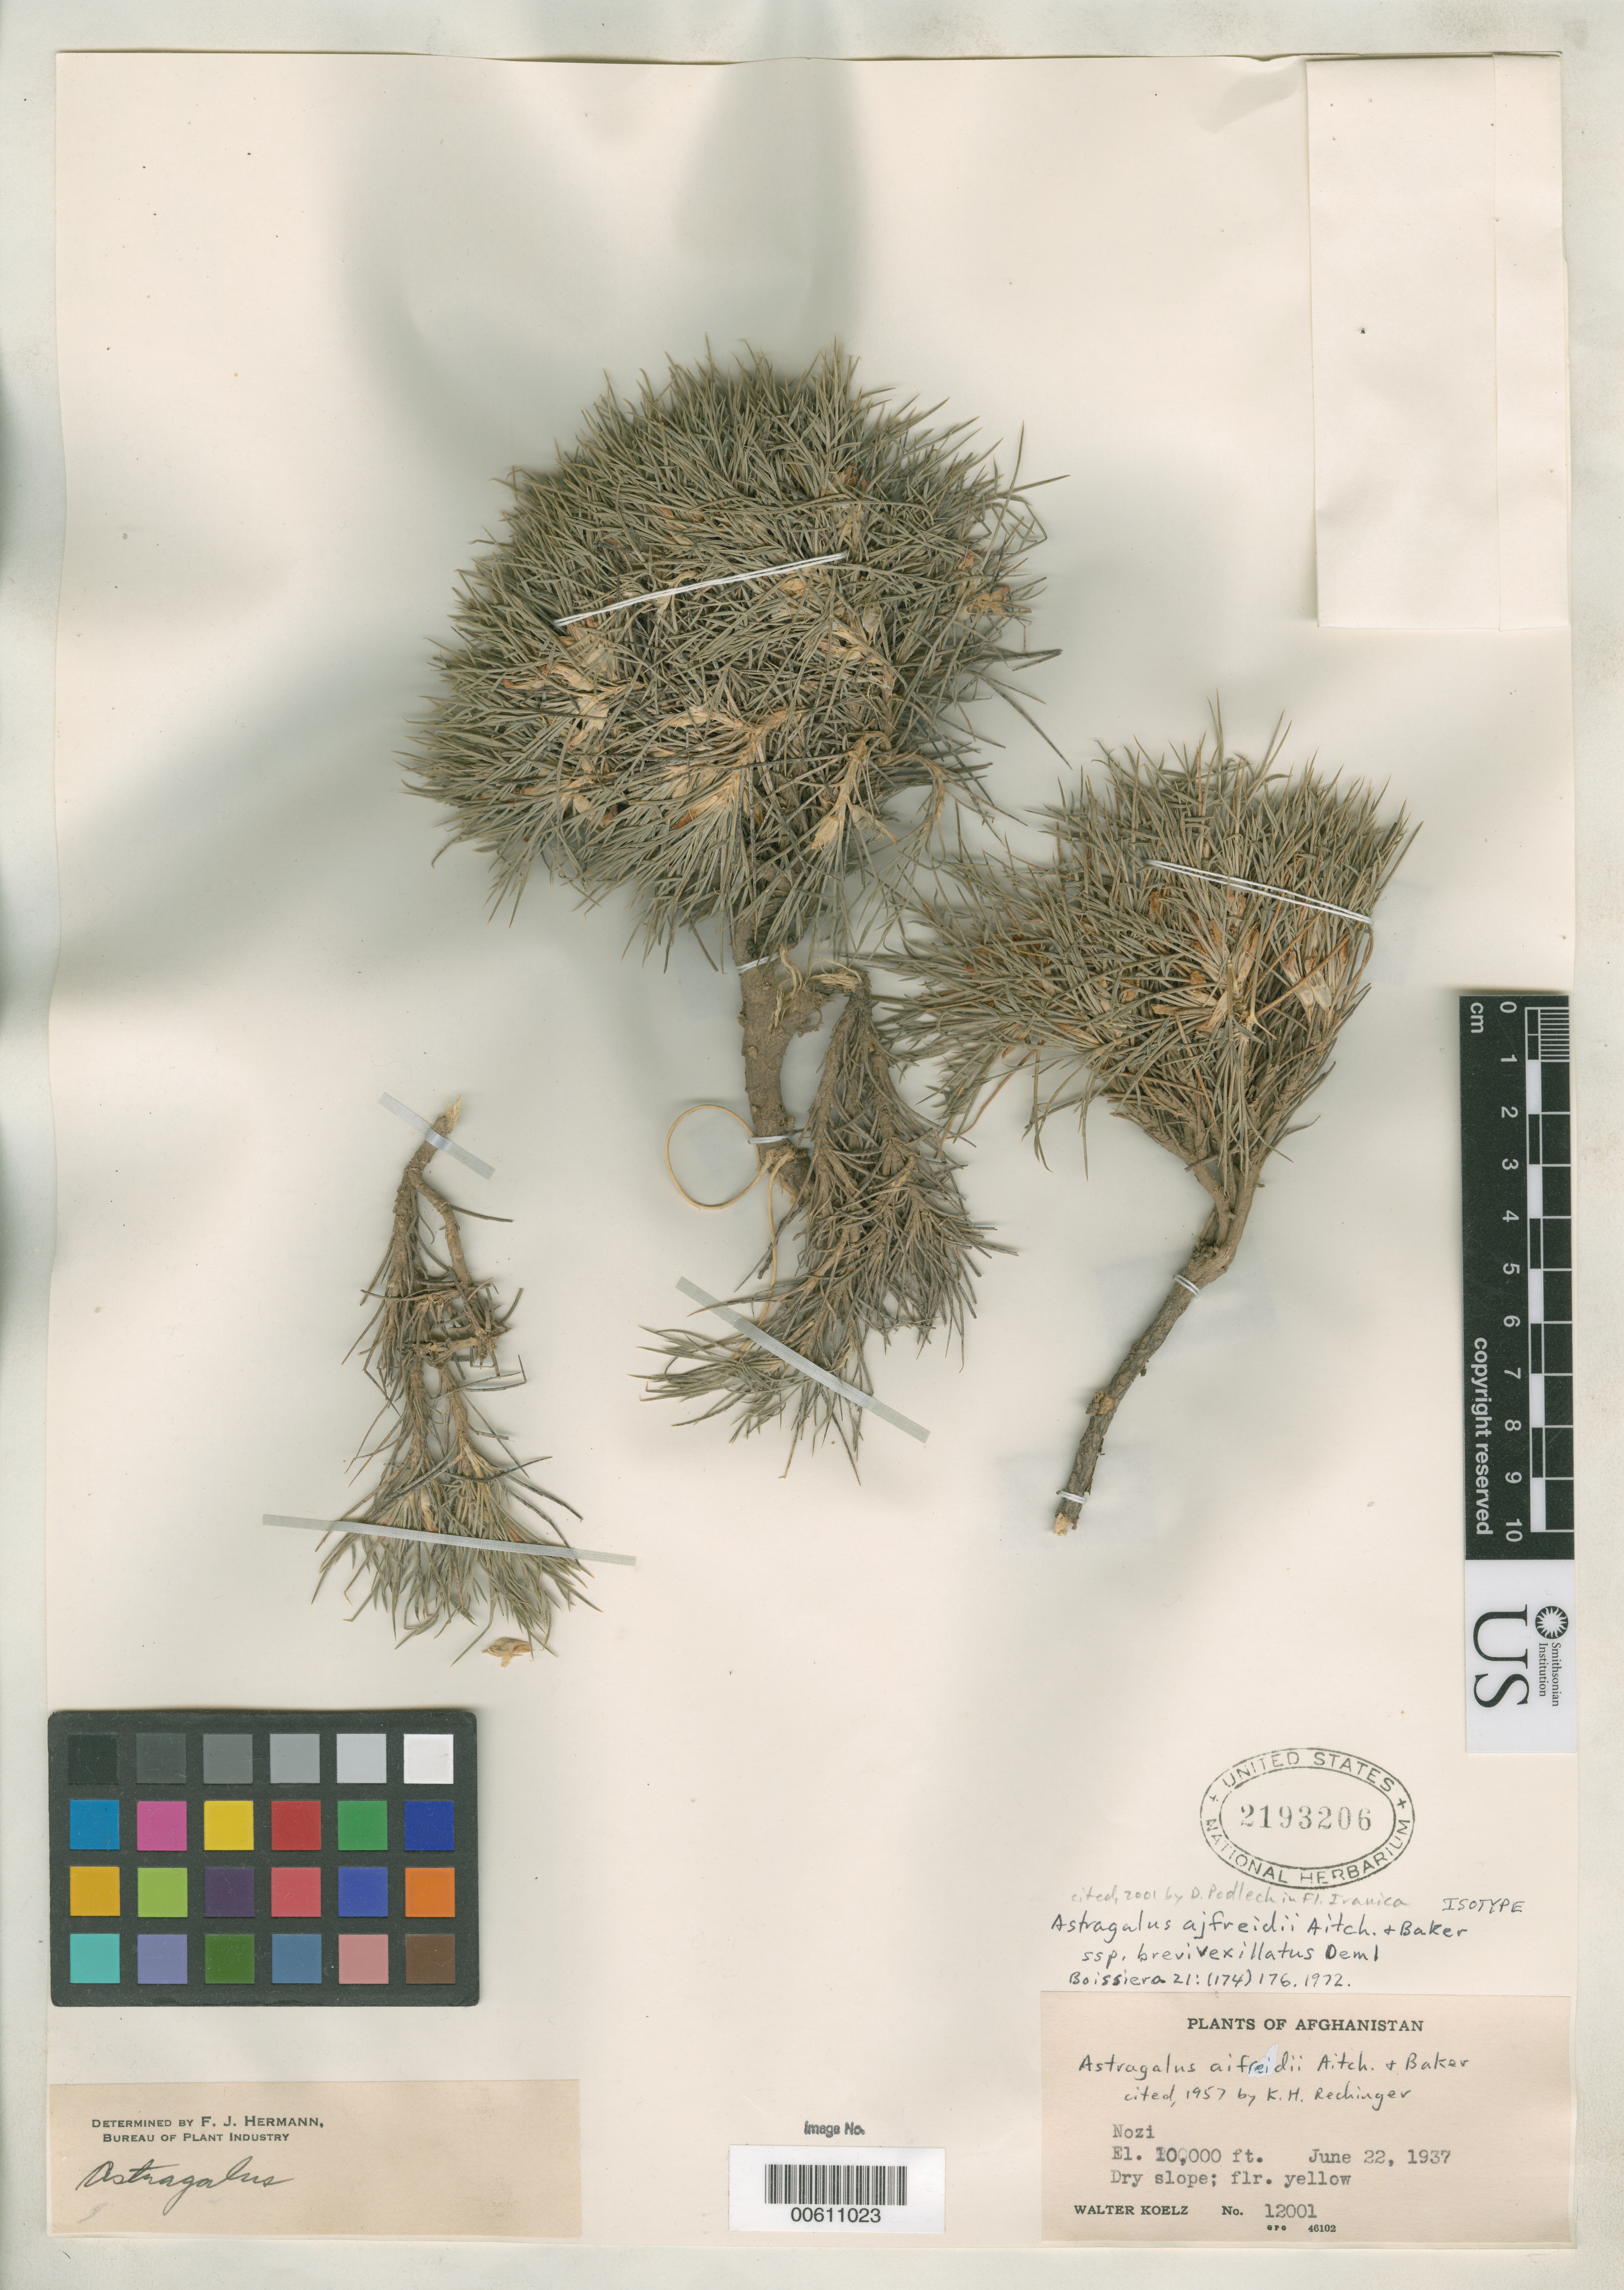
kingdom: Plantae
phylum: Tracheophyta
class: Magnoliopsida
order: Fabales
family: Fabaceae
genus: Astragalus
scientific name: Astragalus ajfreidii var. brevivexillatus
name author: Deml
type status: Isotype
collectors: W. N. Koelz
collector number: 12001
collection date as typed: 22 Jun 1937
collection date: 1937-06-22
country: Afghanistan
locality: Nozi.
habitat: Dry slope.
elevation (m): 3048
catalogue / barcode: US 2193206